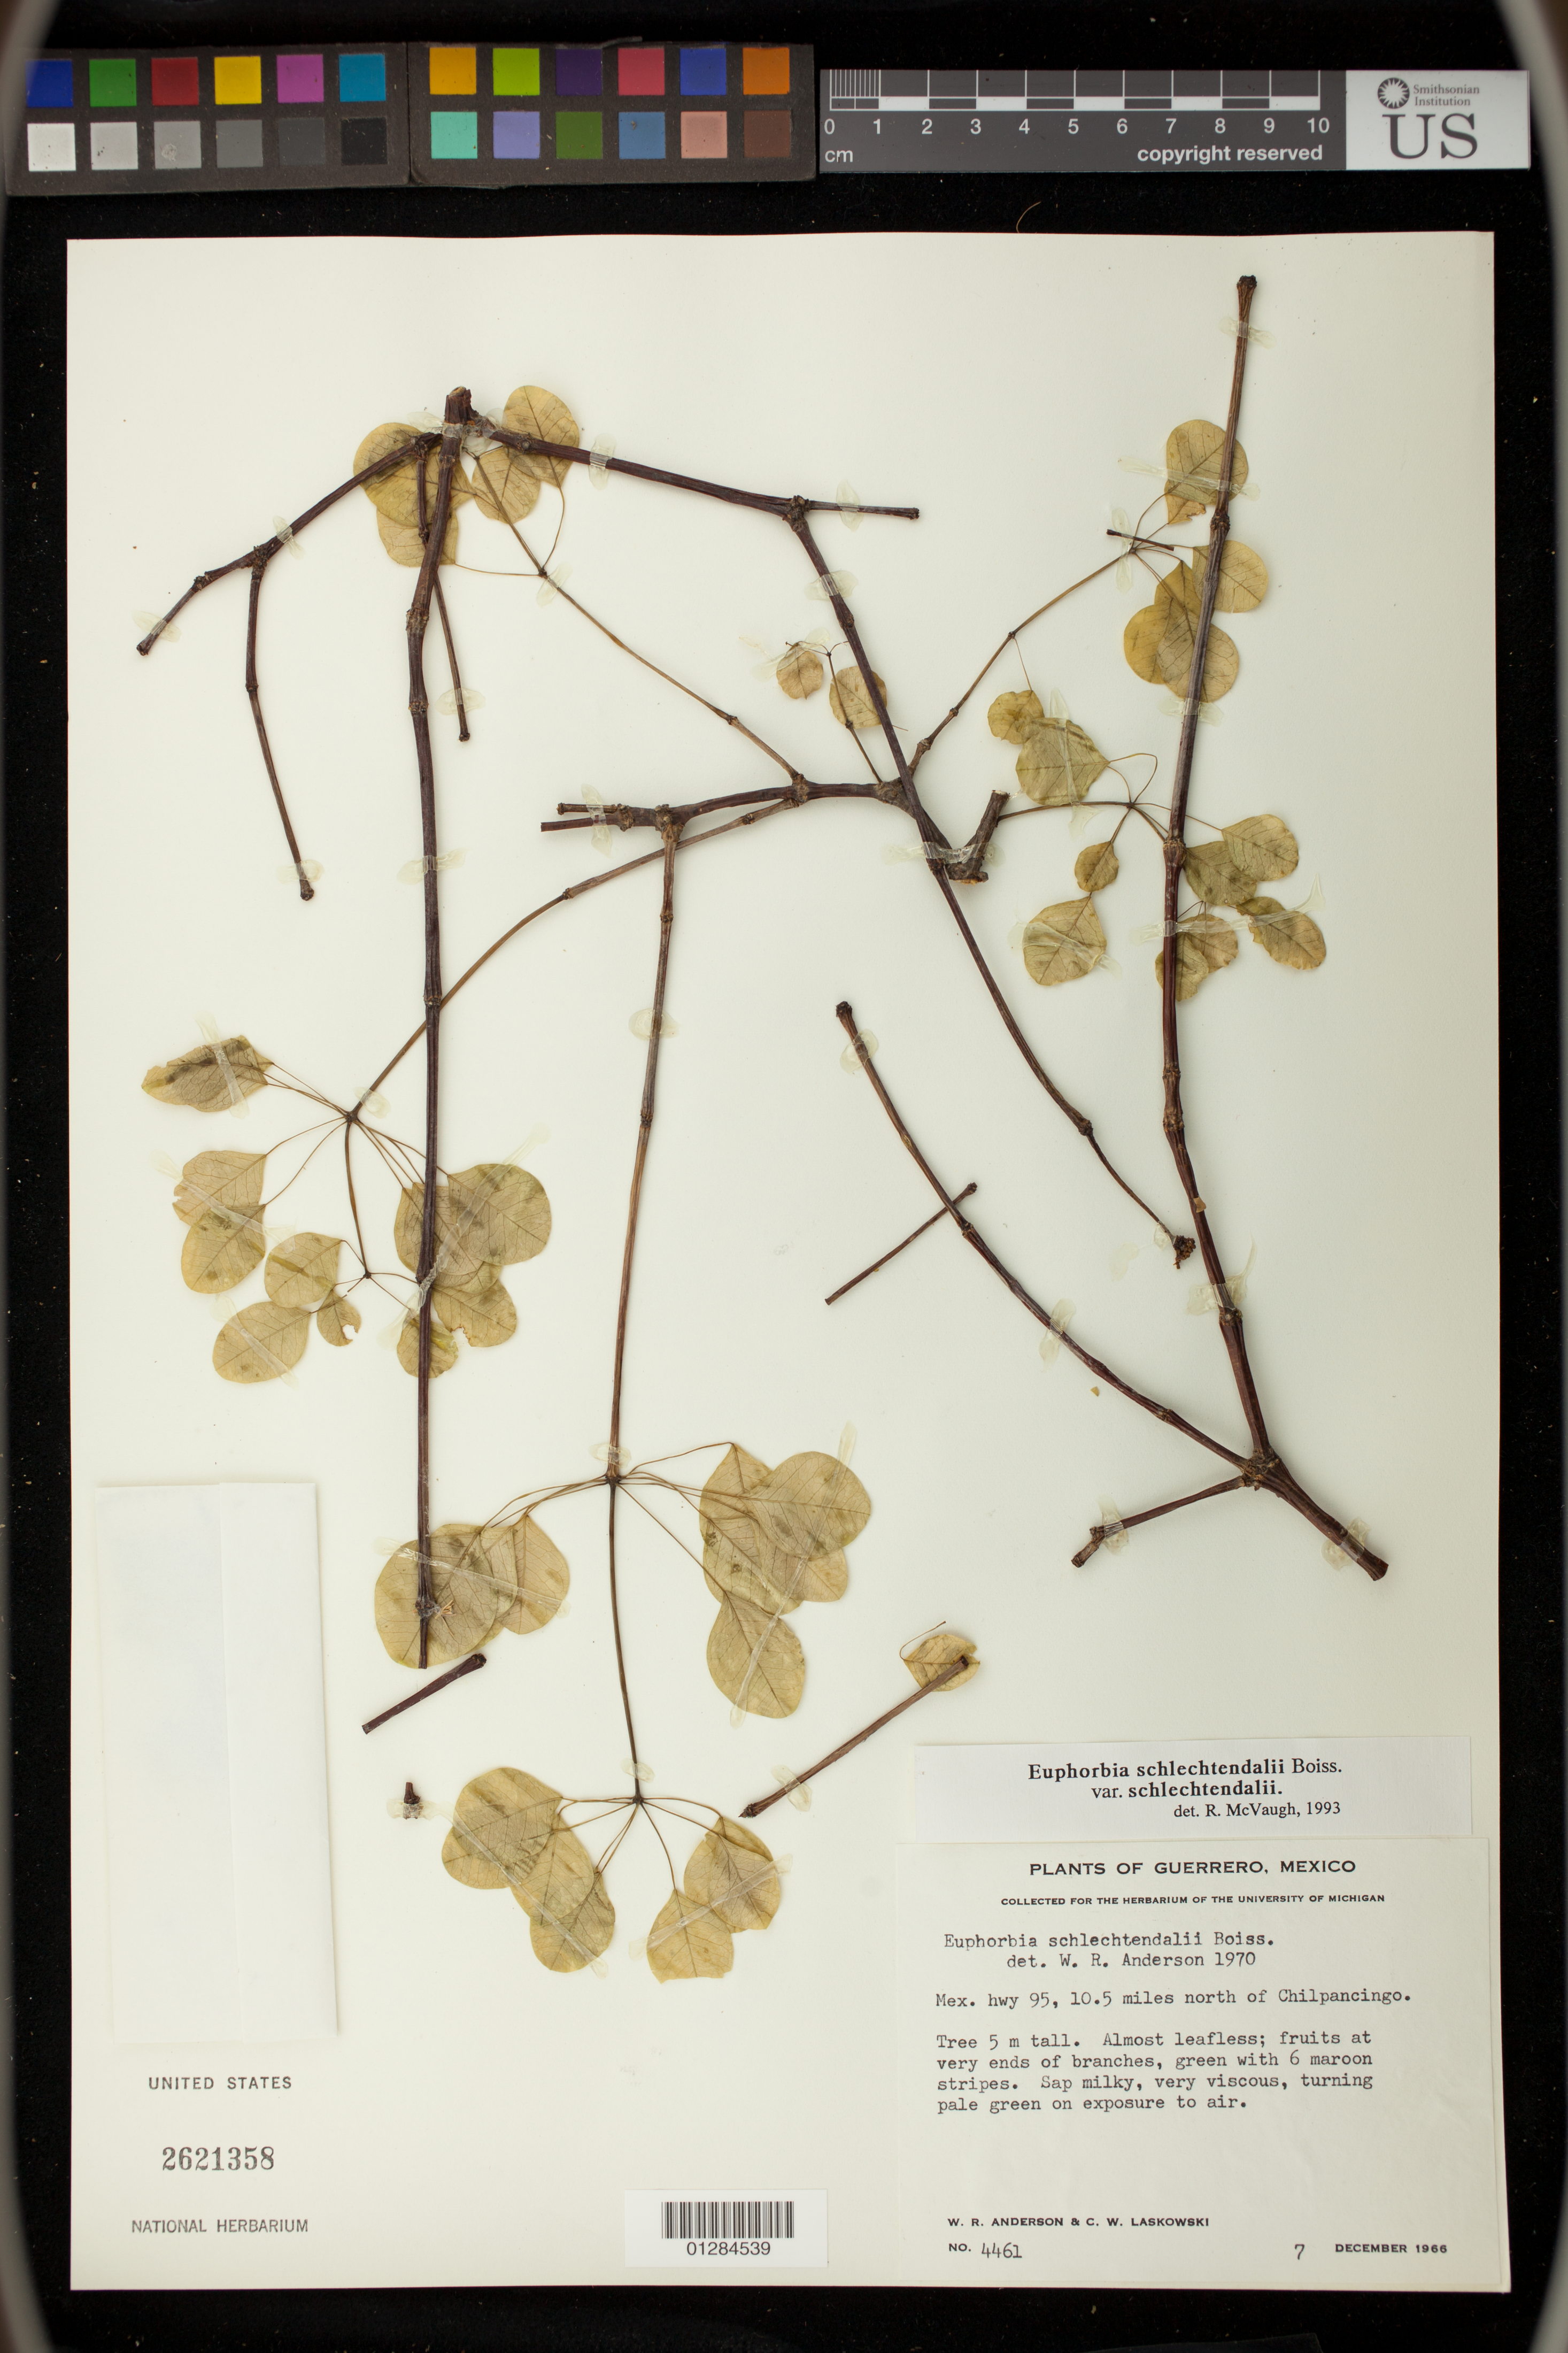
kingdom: Plantae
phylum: Tracheophyta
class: Magnoliopsida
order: Malpighiales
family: Euphorbiaceae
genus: Euphorbia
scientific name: Euphorbia schlechtendalii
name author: Boiss.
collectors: W. R. Anderson & C. Laskowski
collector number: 4461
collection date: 1966-12-07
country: Mexico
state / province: Guerrero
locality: Mex. hwy 95, 10.5 miles north of Chilpancingo.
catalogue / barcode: US 2621358